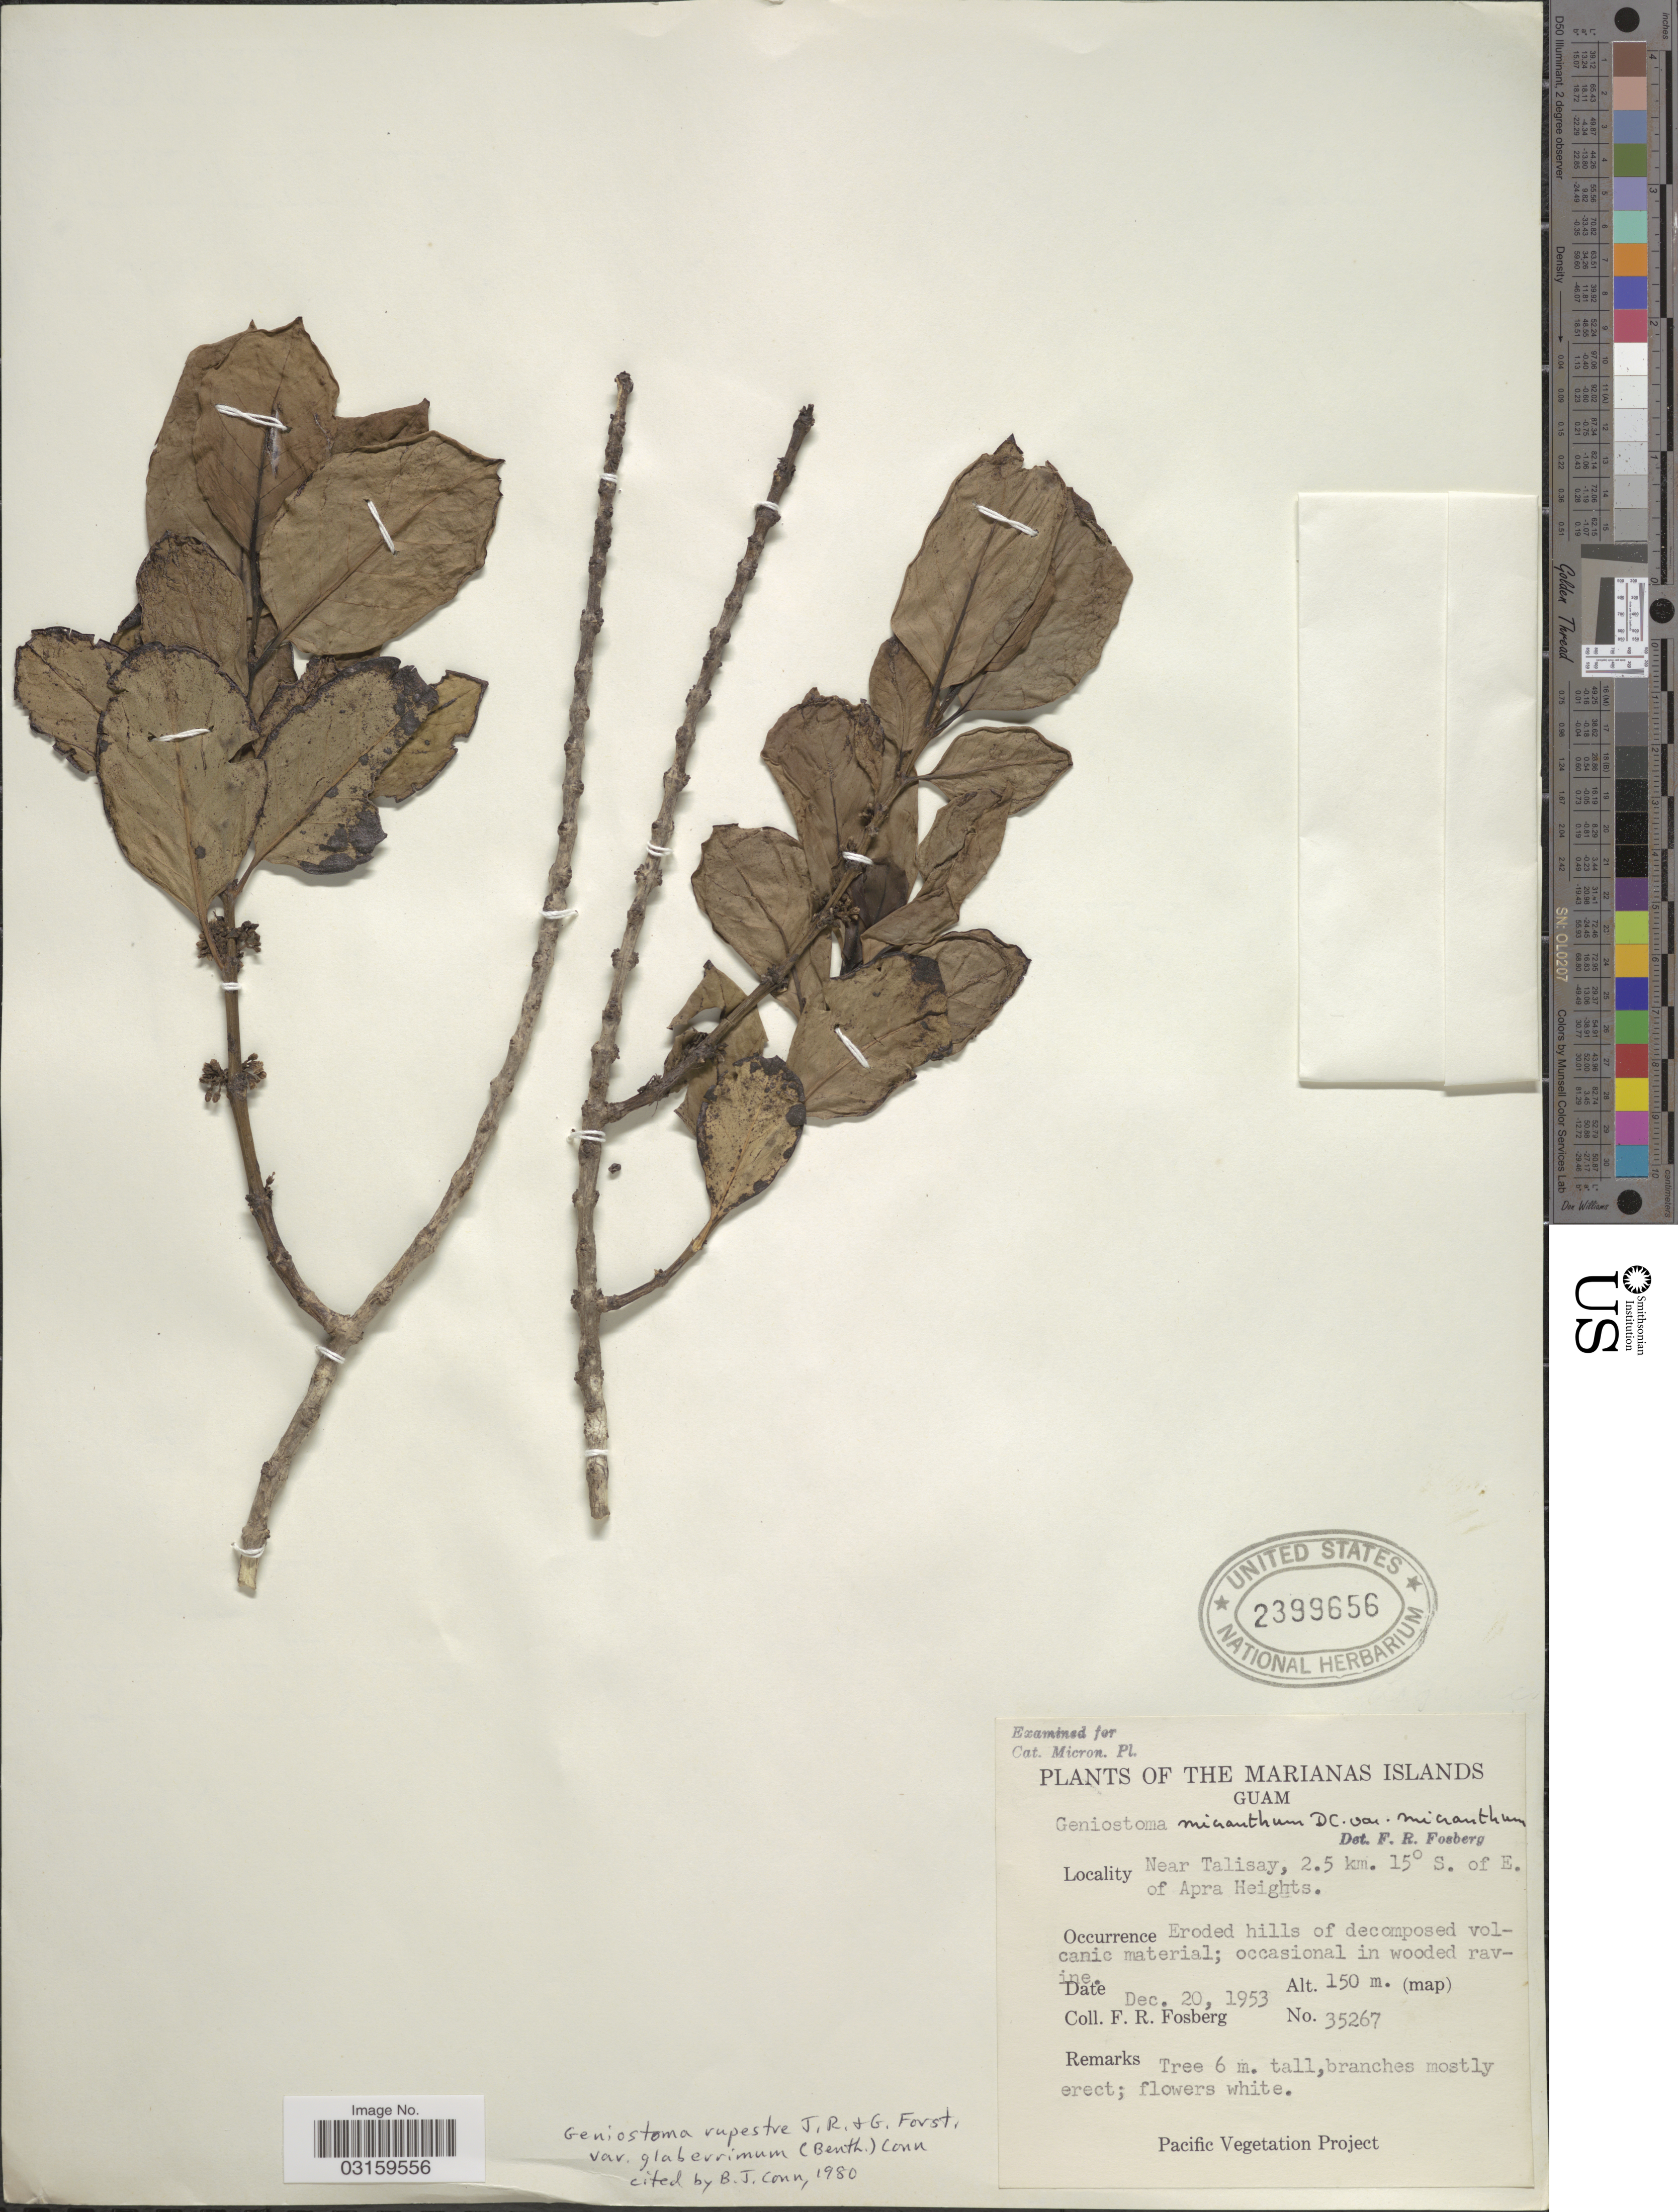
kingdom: Plantae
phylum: Tracheophyta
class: Magnoliopsida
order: Gentianales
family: Loganiaceae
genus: Geniostoma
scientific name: Geniostoma rupestre var. glaberrimum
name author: J.R. Forst. & G. Forst.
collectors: F. R. Fosberg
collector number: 35267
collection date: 1953-12-20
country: Guam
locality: Marianas Islands. Near Talisay, 2.5 km. 15° S. of E. of Apra Heights.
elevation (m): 150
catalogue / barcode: US 2399656